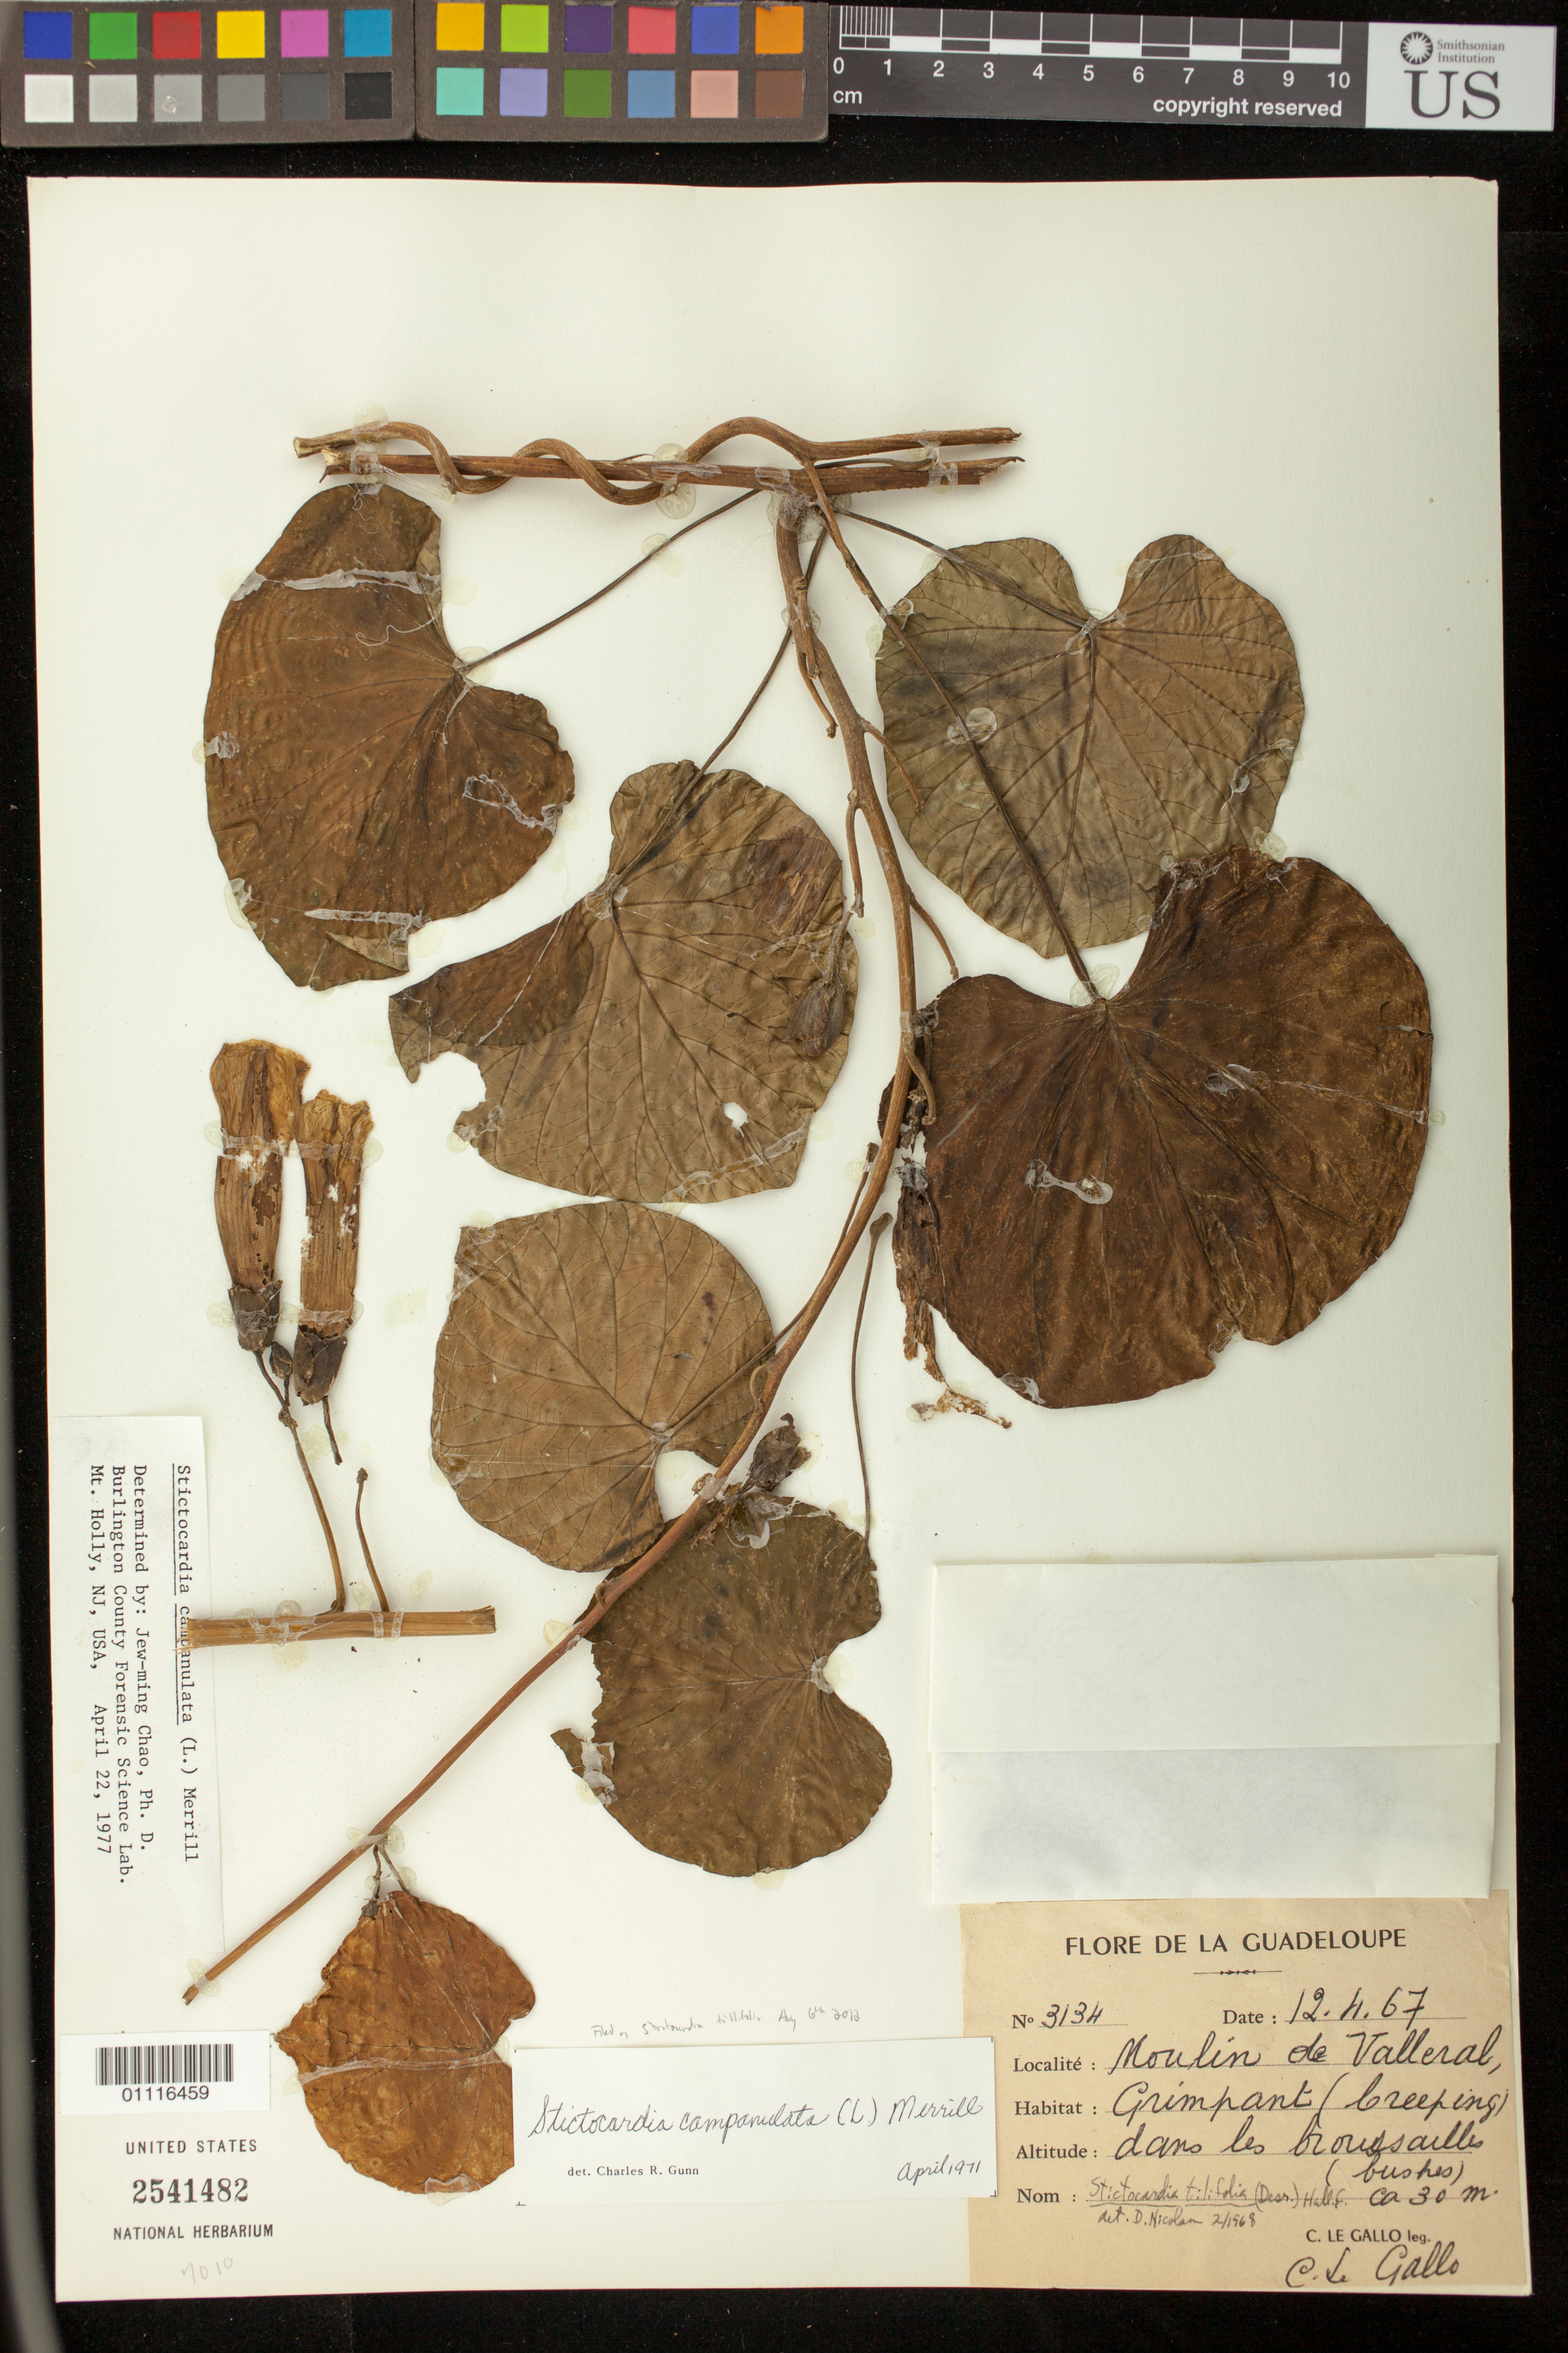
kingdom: Plantae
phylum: Tracheophyta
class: Magnoliopsida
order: Solanales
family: Convolvulaceae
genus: Ipomoea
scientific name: Ipomoea tiliifolia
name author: (Desr.) Roem. & Schult.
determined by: Sumadijaya, Alex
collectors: C. Le Gallo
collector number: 3134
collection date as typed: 12 Feb 1967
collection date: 1967-02-12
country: Guadeloupe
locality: Moulin de Valleral, Grimpant (creeping) dans les broussailles (bushes).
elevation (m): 30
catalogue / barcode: US 2541482